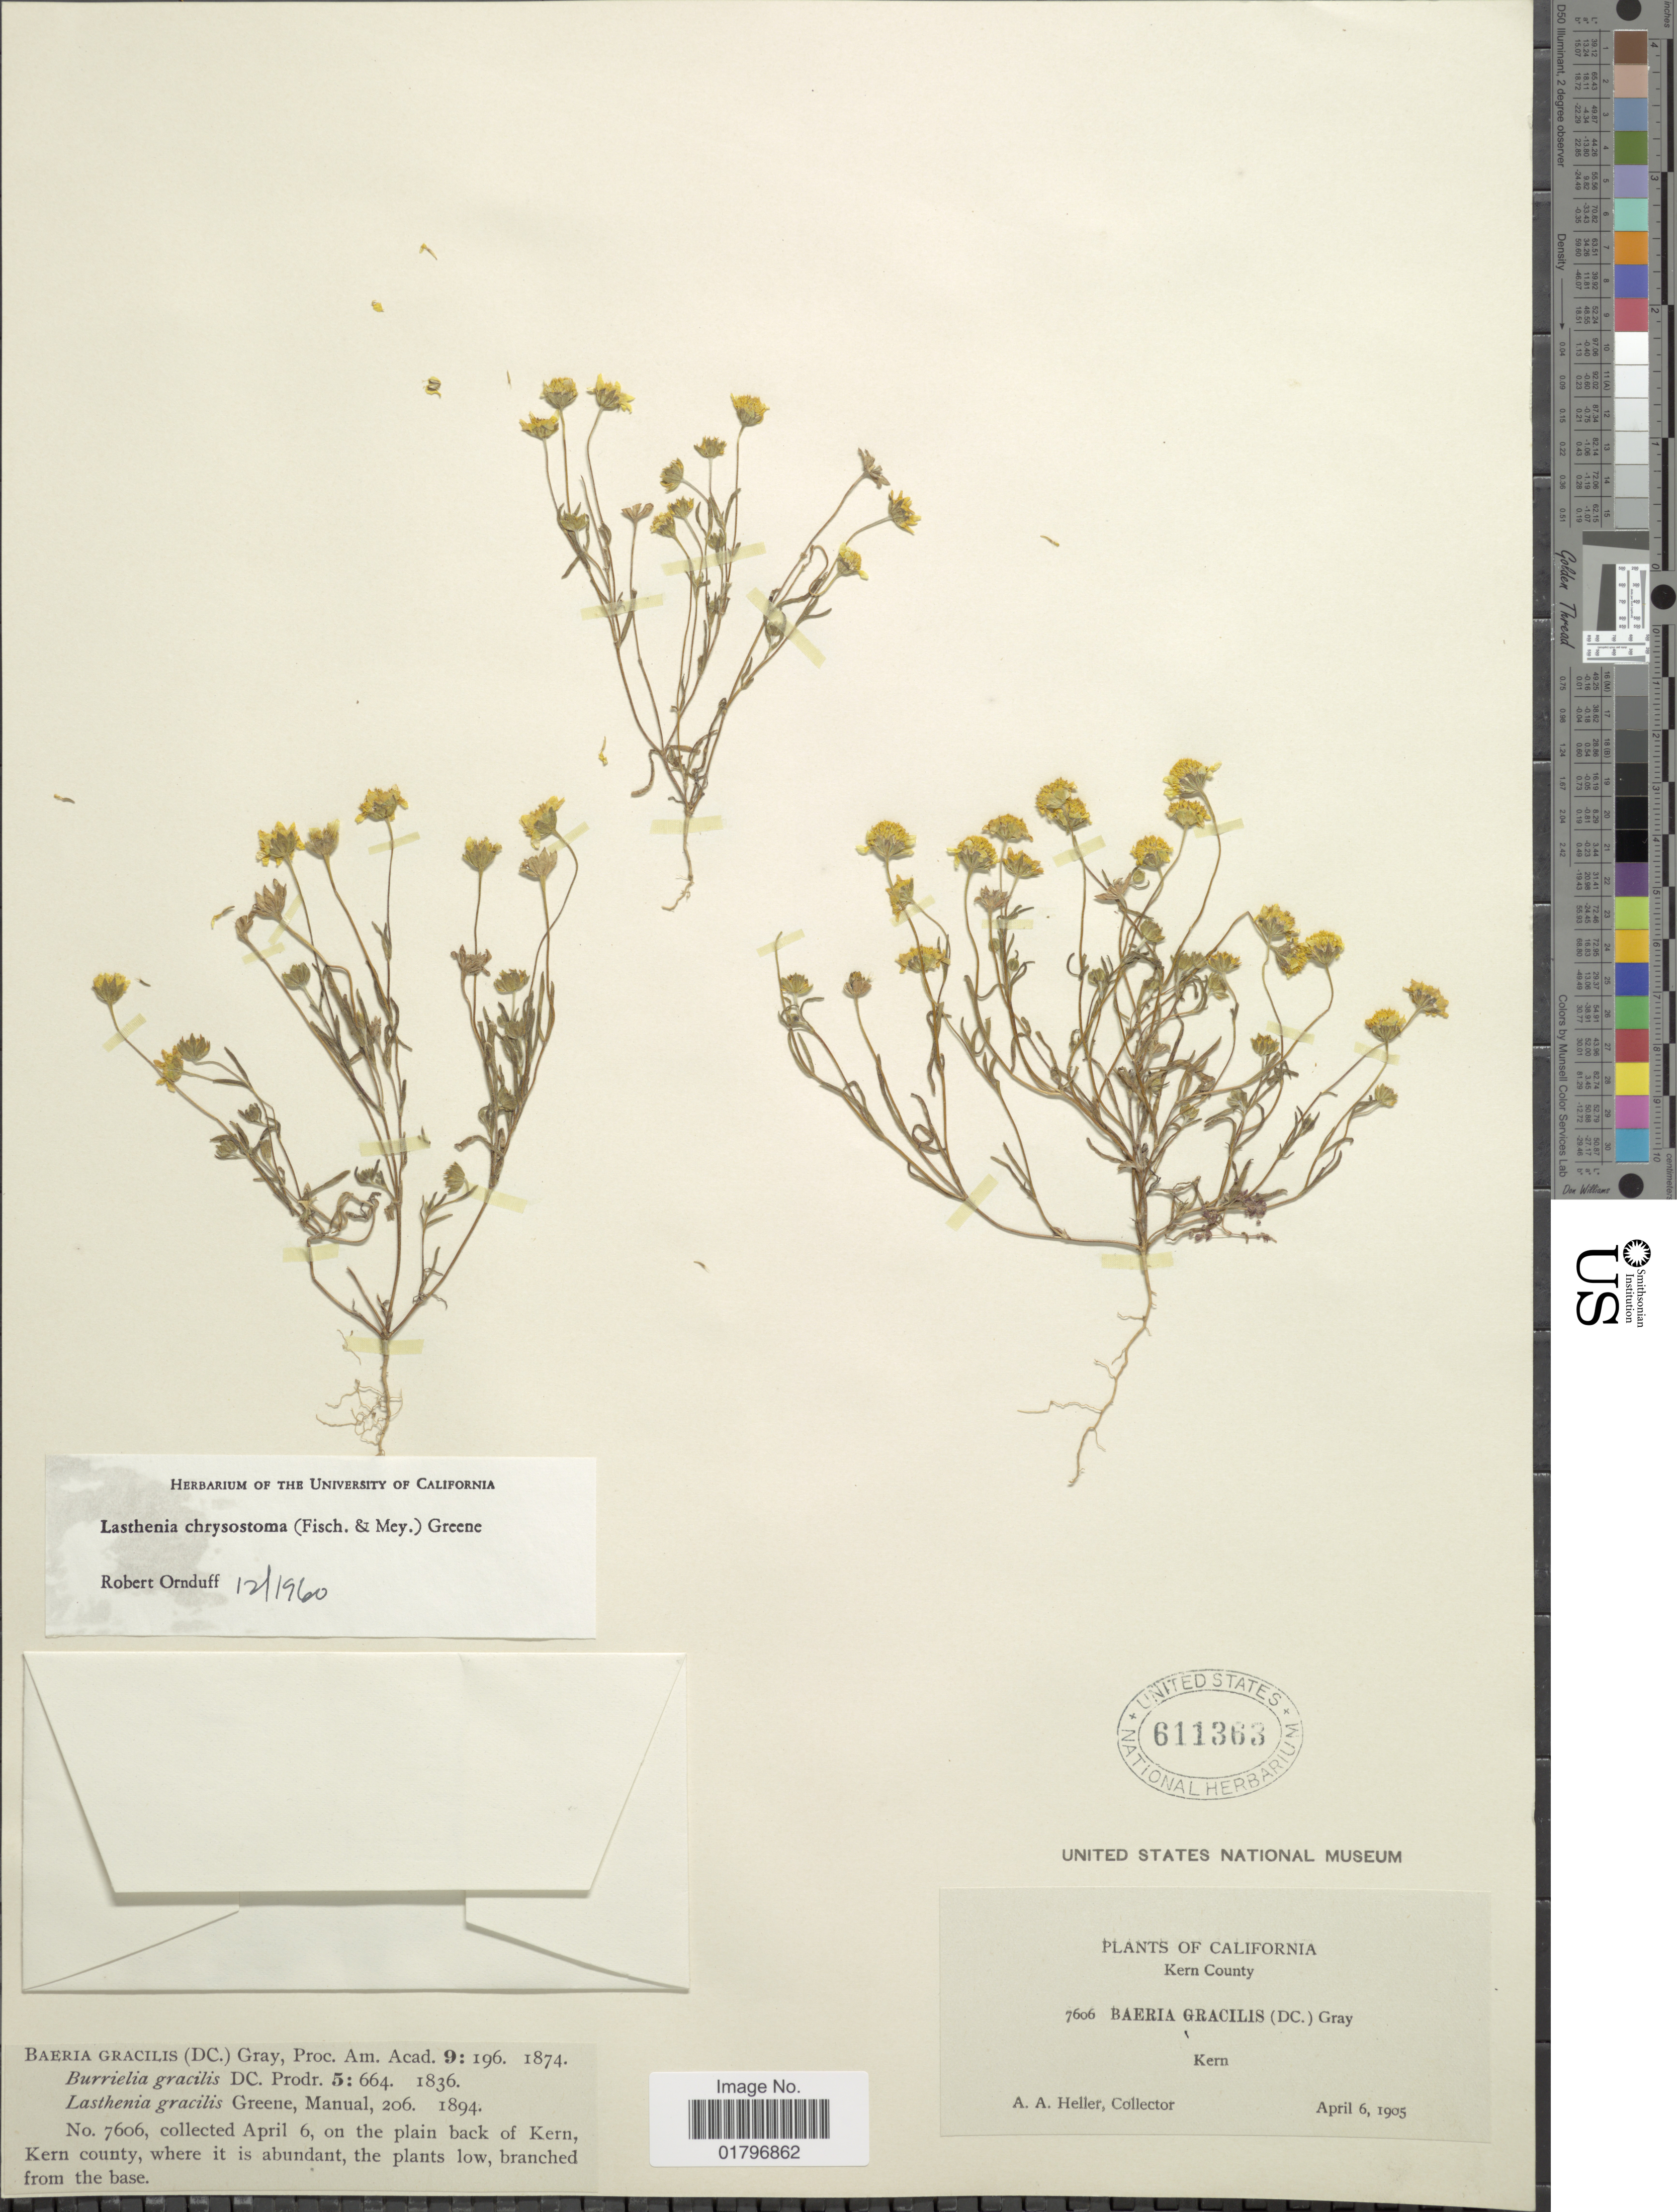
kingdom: Plantae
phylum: Tracheophyta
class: Magnoliopsida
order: Asterales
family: Asteraceae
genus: Lasthenia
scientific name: Lasthenia chrysostoma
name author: (Fisch. & C.A. Mey.) Greene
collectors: A. A. Heller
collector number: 7606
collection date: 1905-04-06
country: United States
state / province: California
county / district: Kern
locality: Kern County. Kern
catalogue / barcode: US 611363